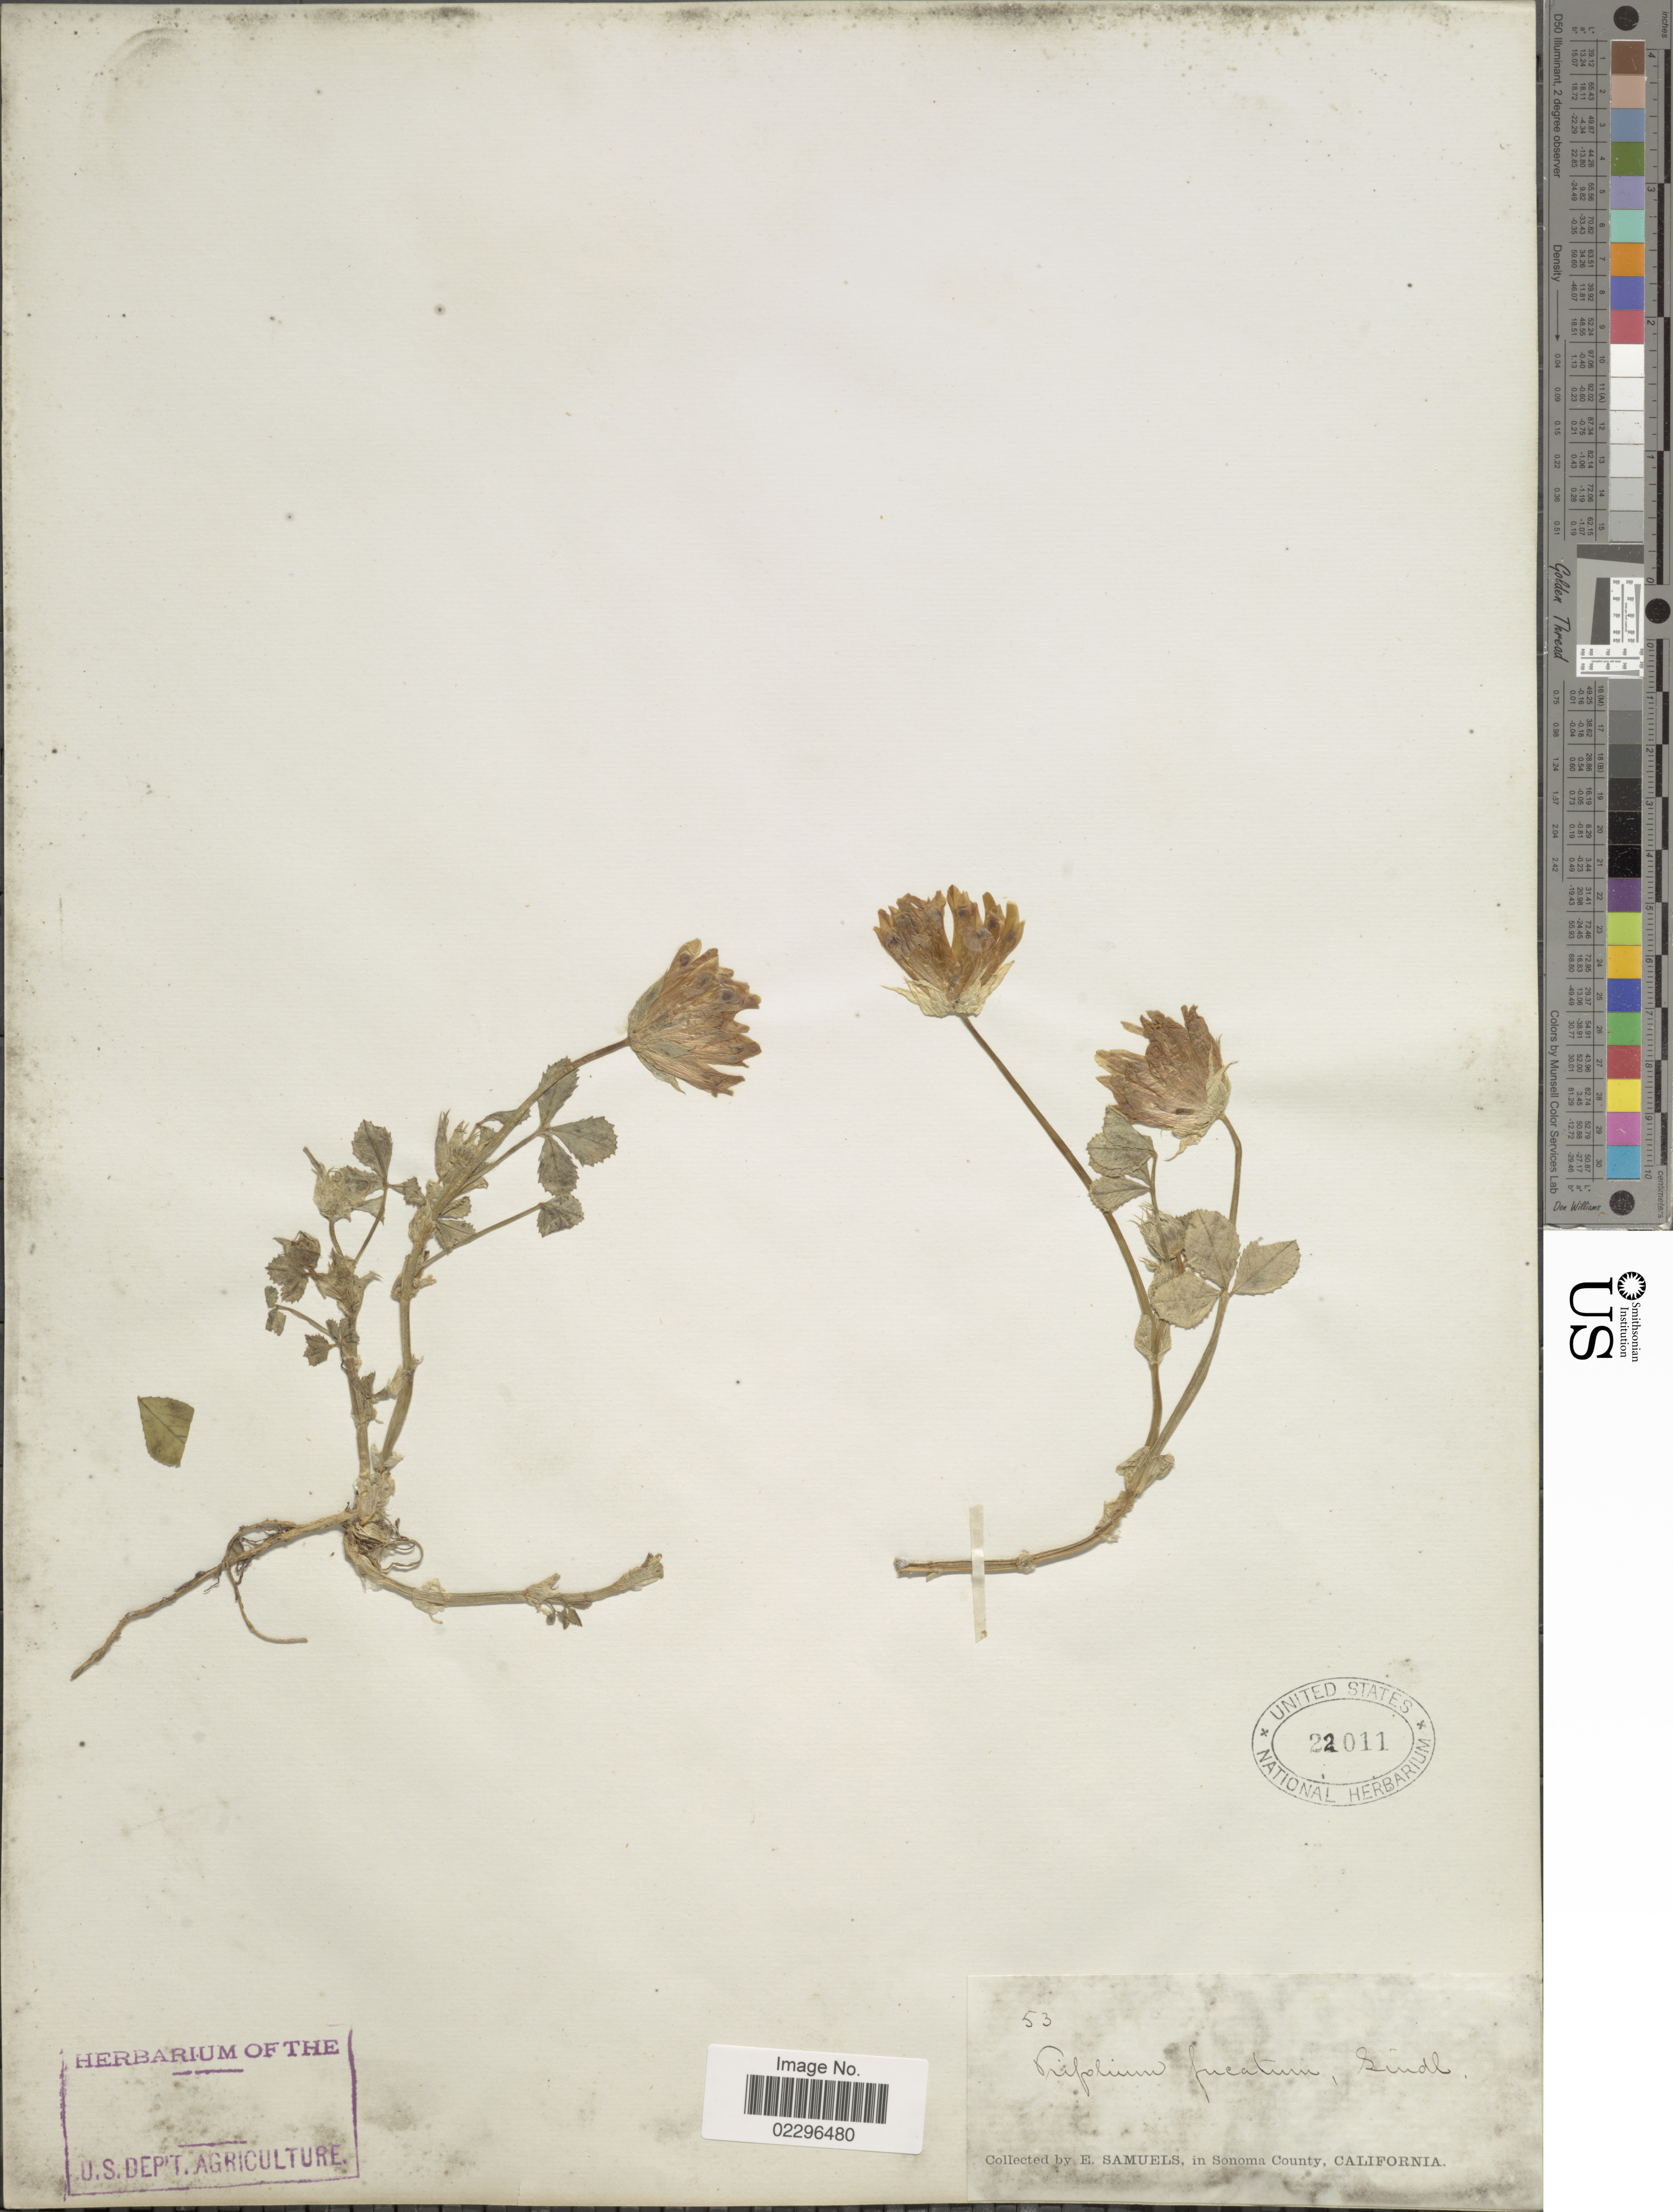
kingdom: Plantae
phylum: Tracheophyta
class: Magnoliopsida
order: Fabales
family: Fabaceae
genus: Trifolium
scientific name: Trifolium fucatum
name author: Lindl.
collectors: E. Samuels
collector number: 53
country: United States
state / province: California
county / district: Sonoma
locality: In Sonoma County, California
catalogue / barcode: US 22011